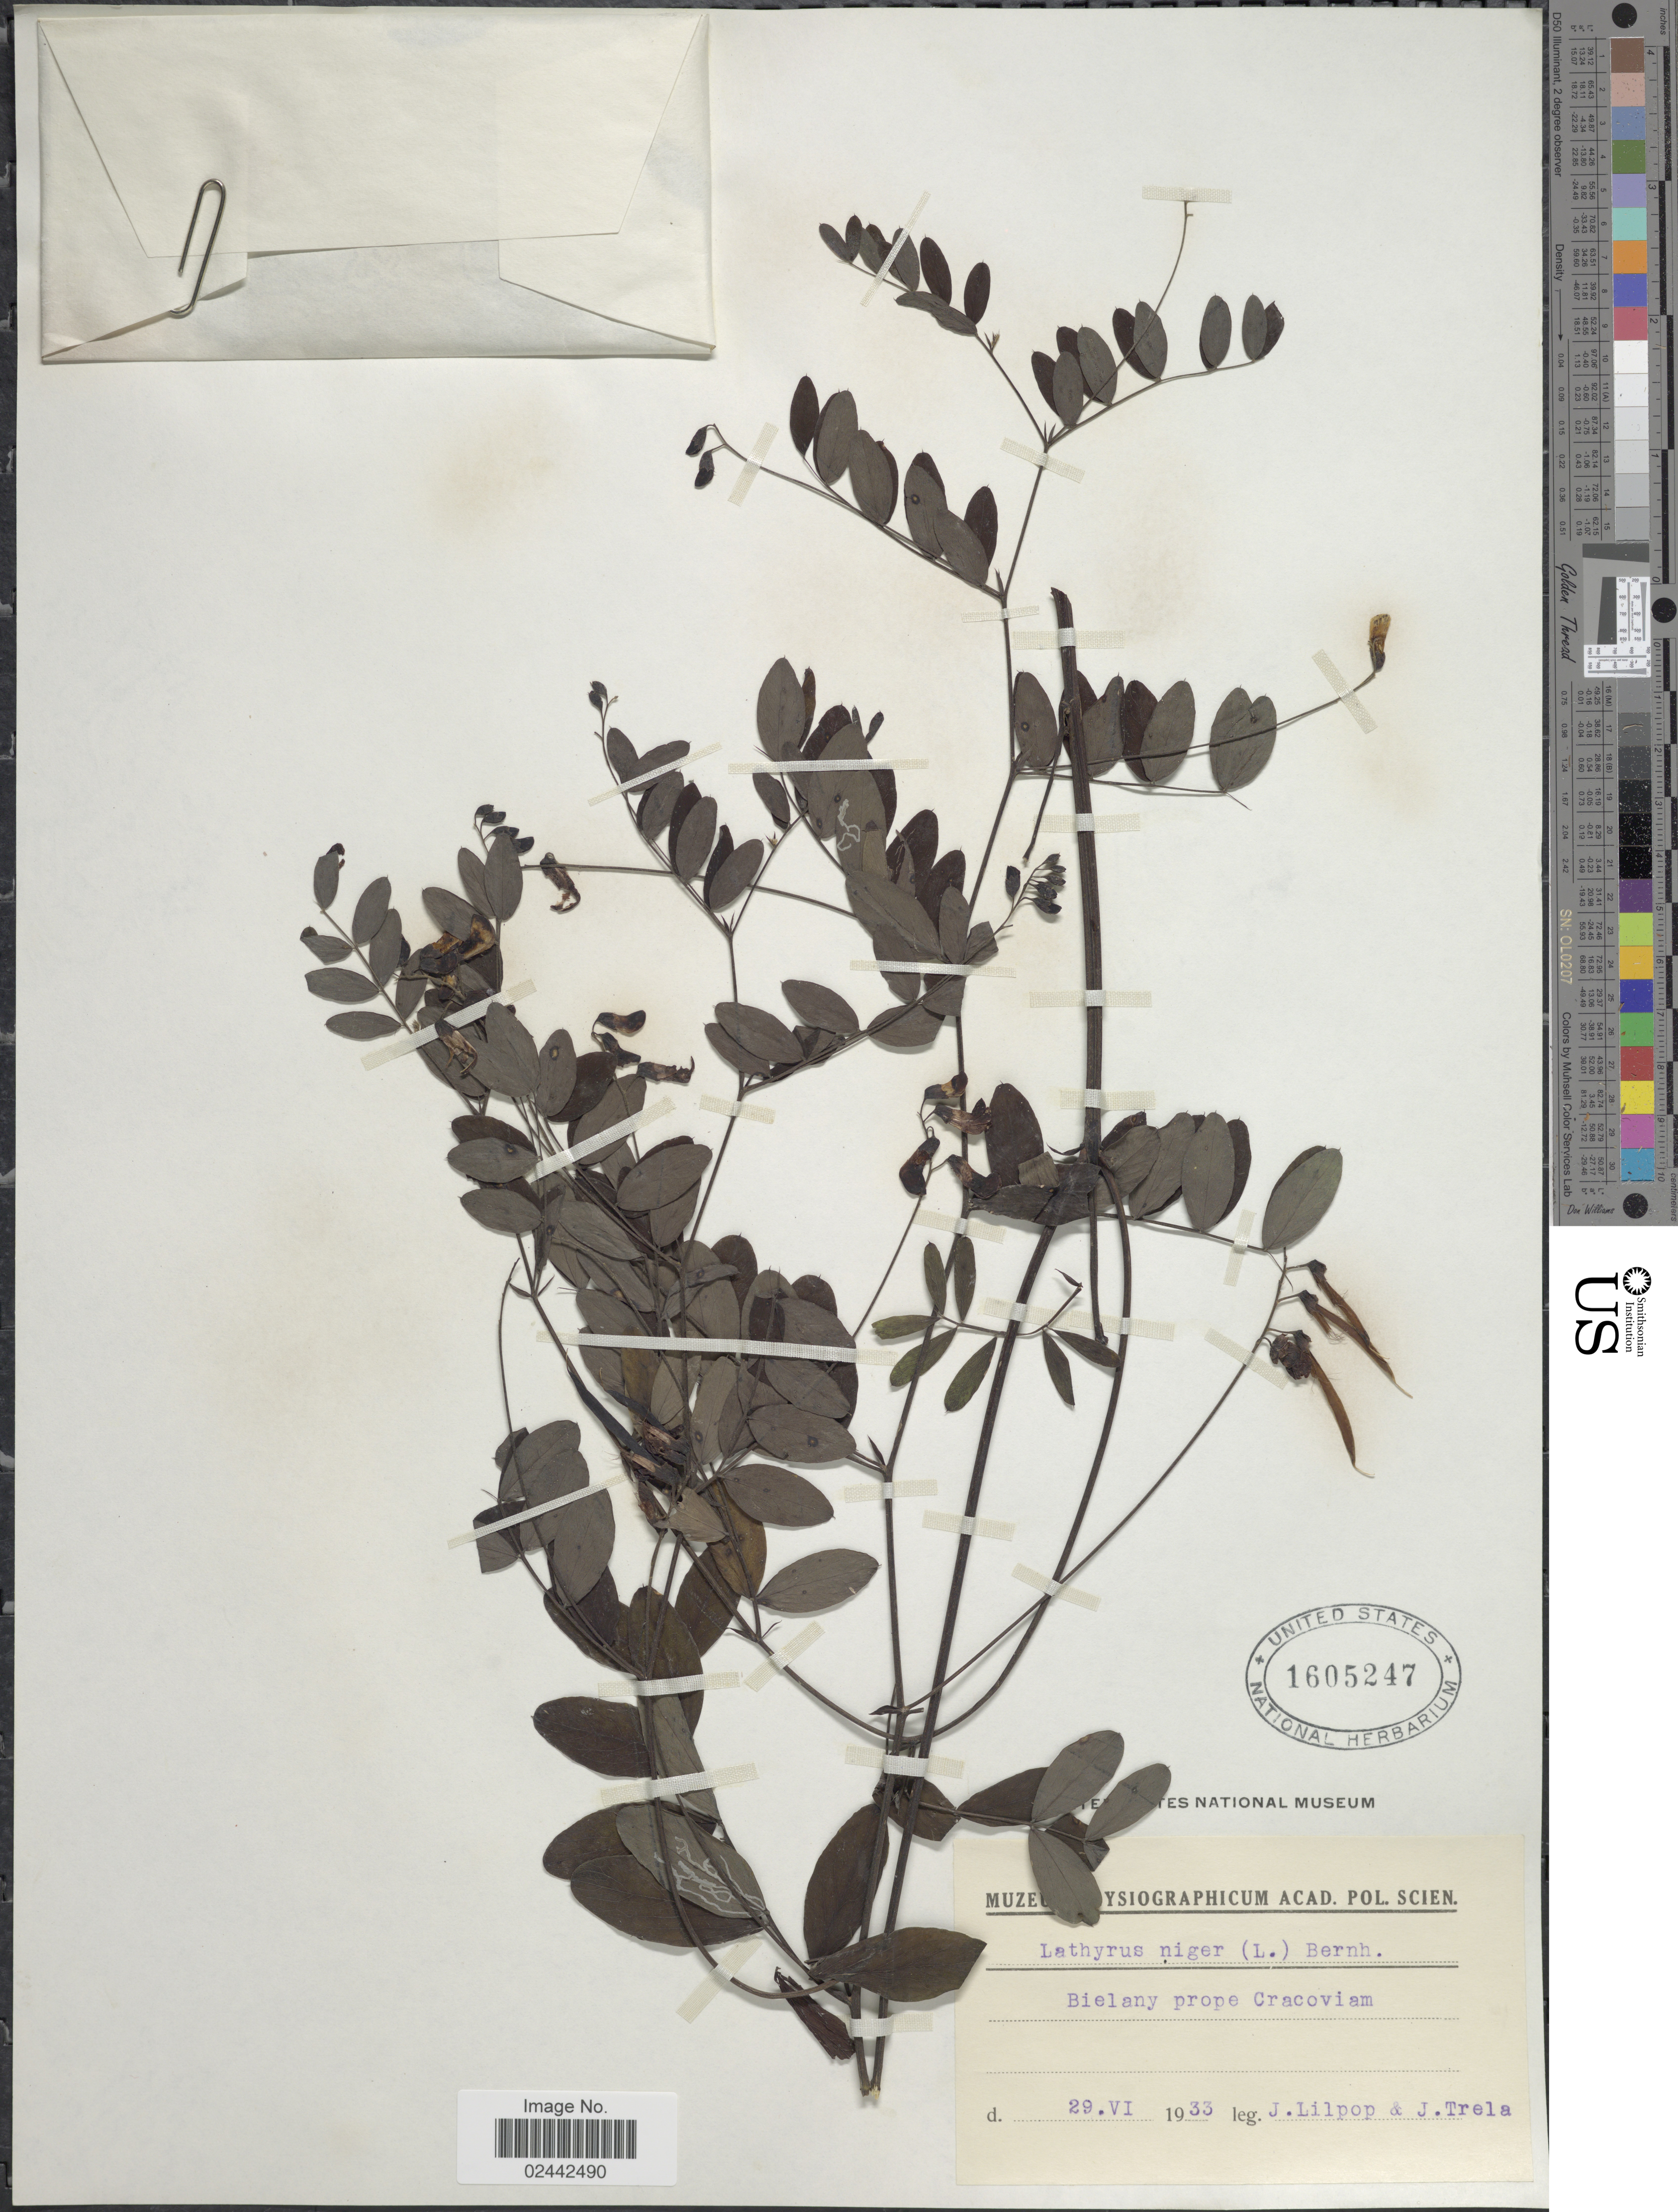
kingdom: Plantae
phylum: Tracheophyta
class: Magnoliopsida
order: Fabales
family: Fabaceae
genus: Lathyrus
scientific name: Lathyrus niger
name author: (L.) Bernh.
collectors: J. Lilpop & J. Trela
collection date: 1933-06-29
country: Poland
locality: Bielany prope Cracoviam.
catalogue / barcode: US 1605247